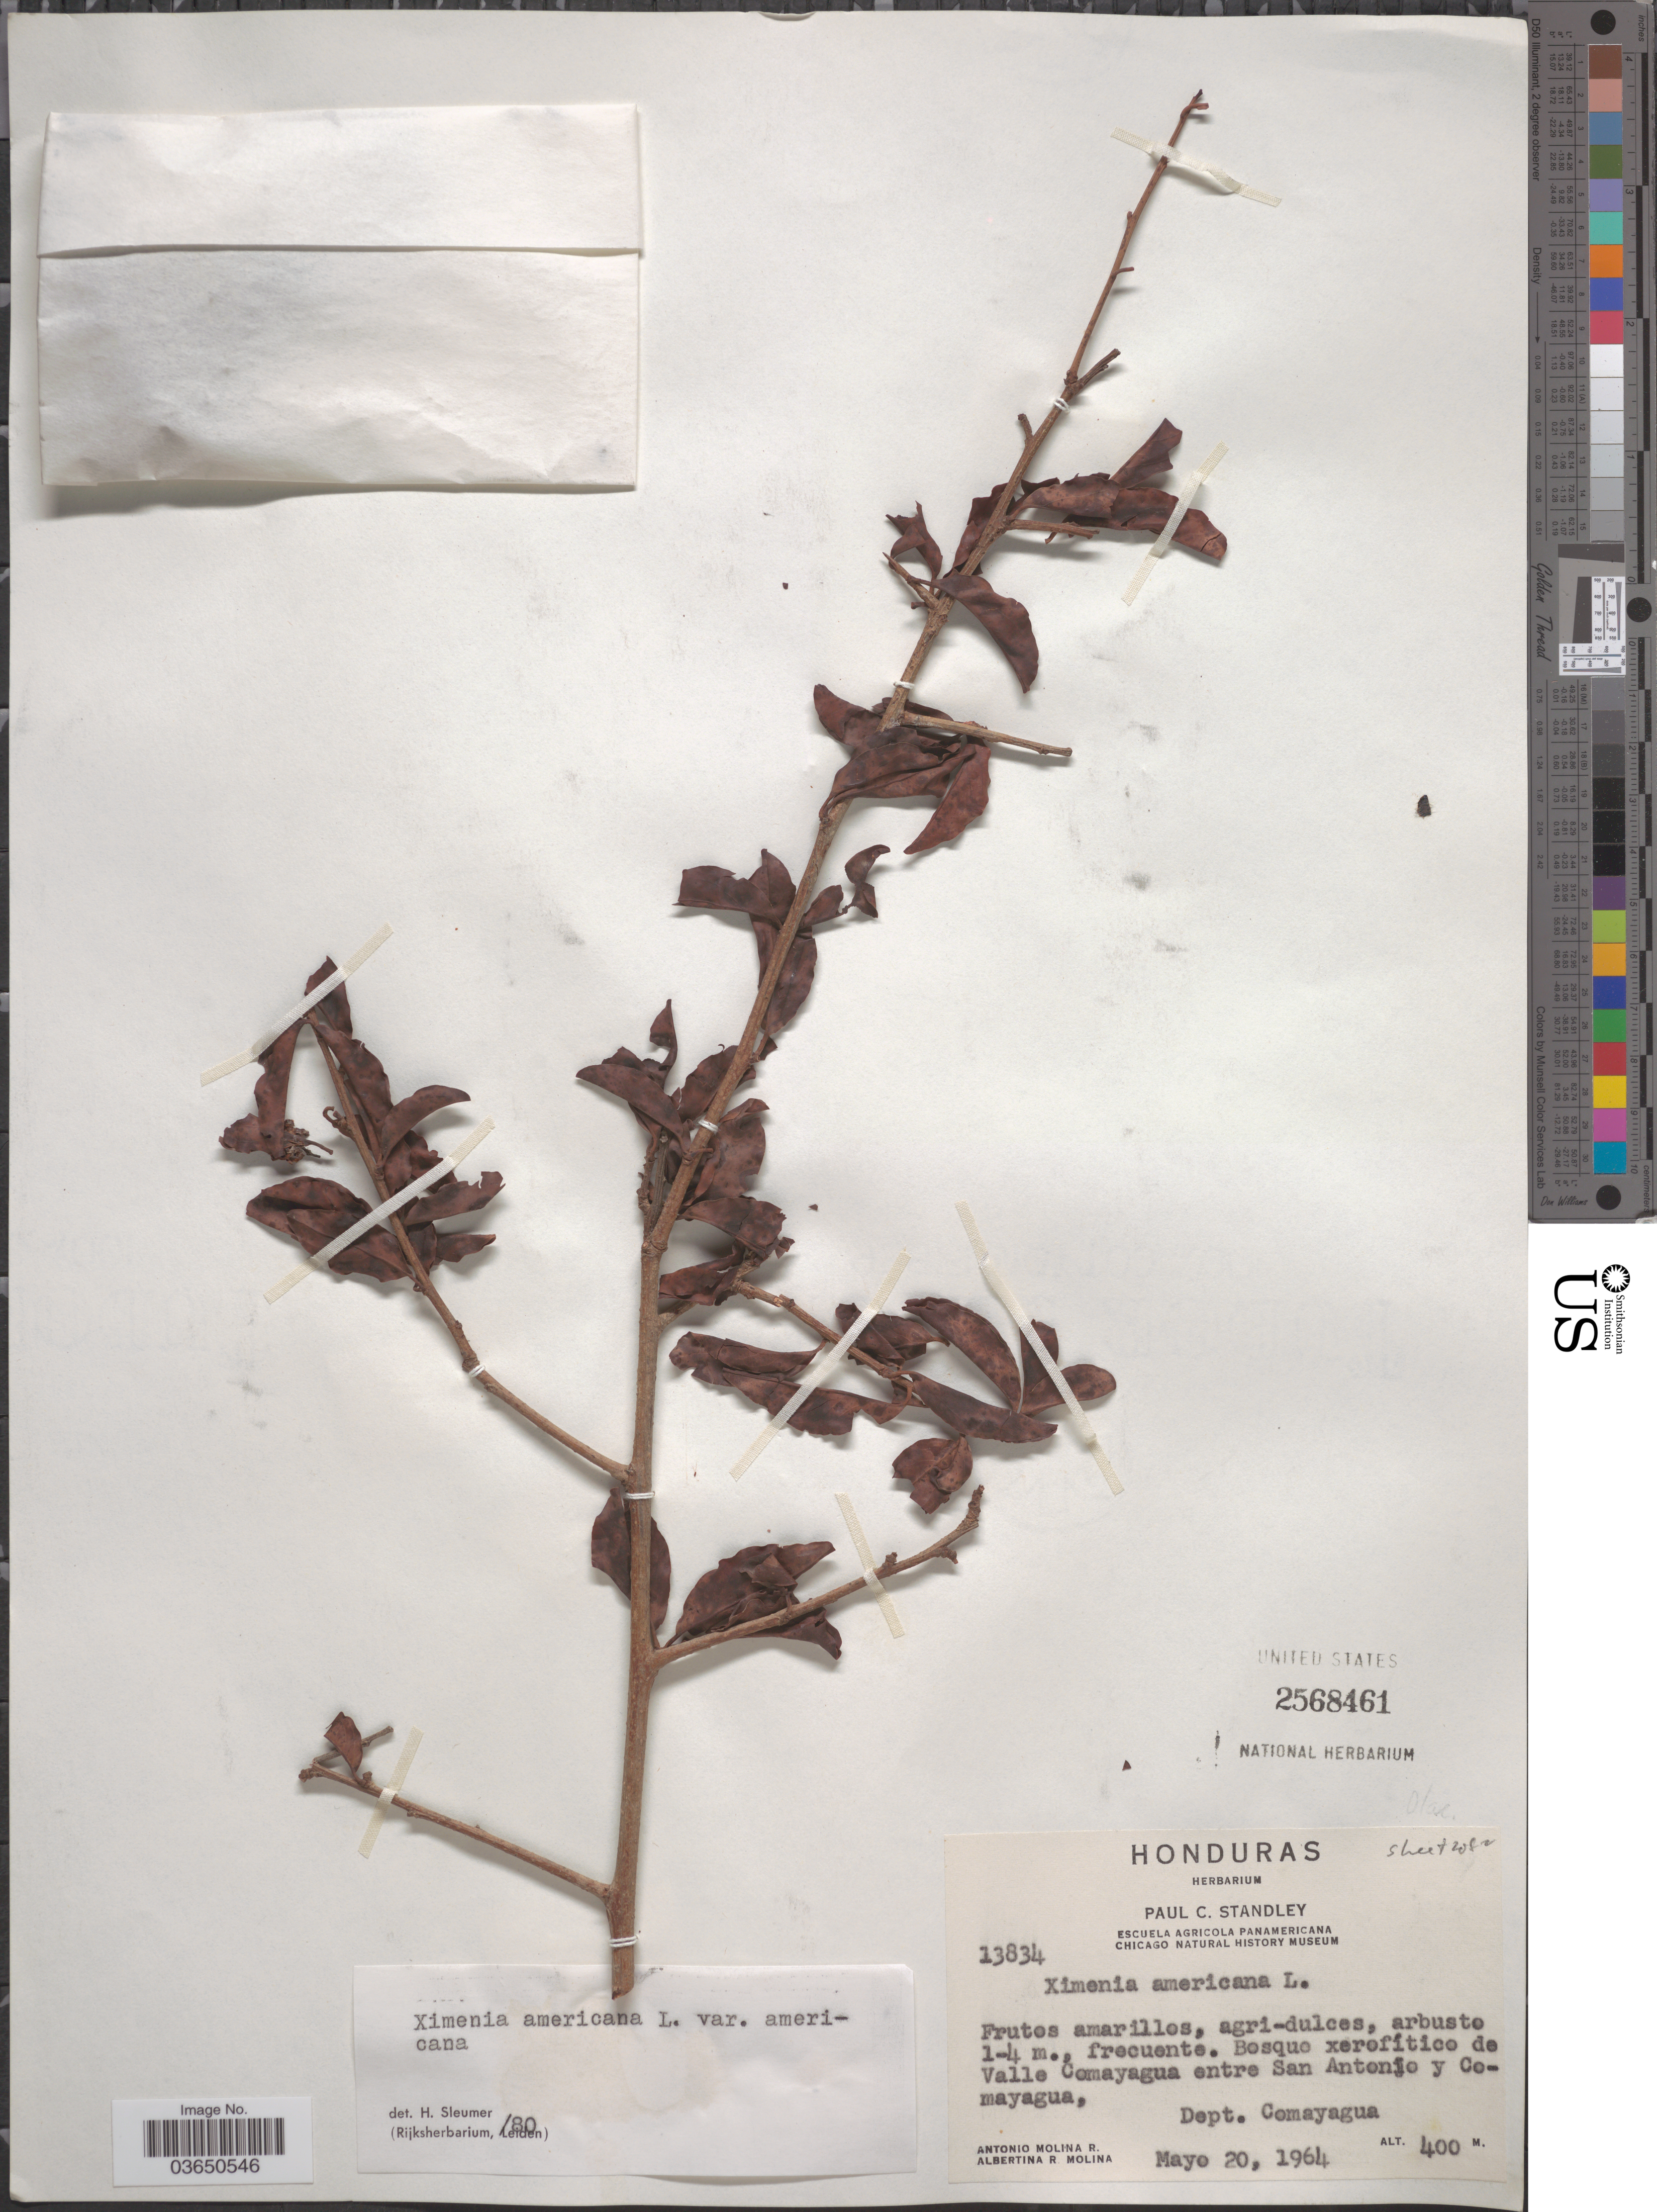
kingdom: Plantae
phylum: Tracheophyta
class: Magnoliopsida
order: Santalales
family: Ximeniaceae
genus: Ximenia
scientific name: Ximenia americana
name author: L.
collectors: A. Molina R. & A. R. Molina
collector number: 13834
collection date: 1964-05-20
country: Honduras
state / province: Comayagua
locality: Valle Comayagua entre San Antonio y Comayagua, Dept. Comayagua.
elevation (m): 400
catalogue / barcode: US 2568461